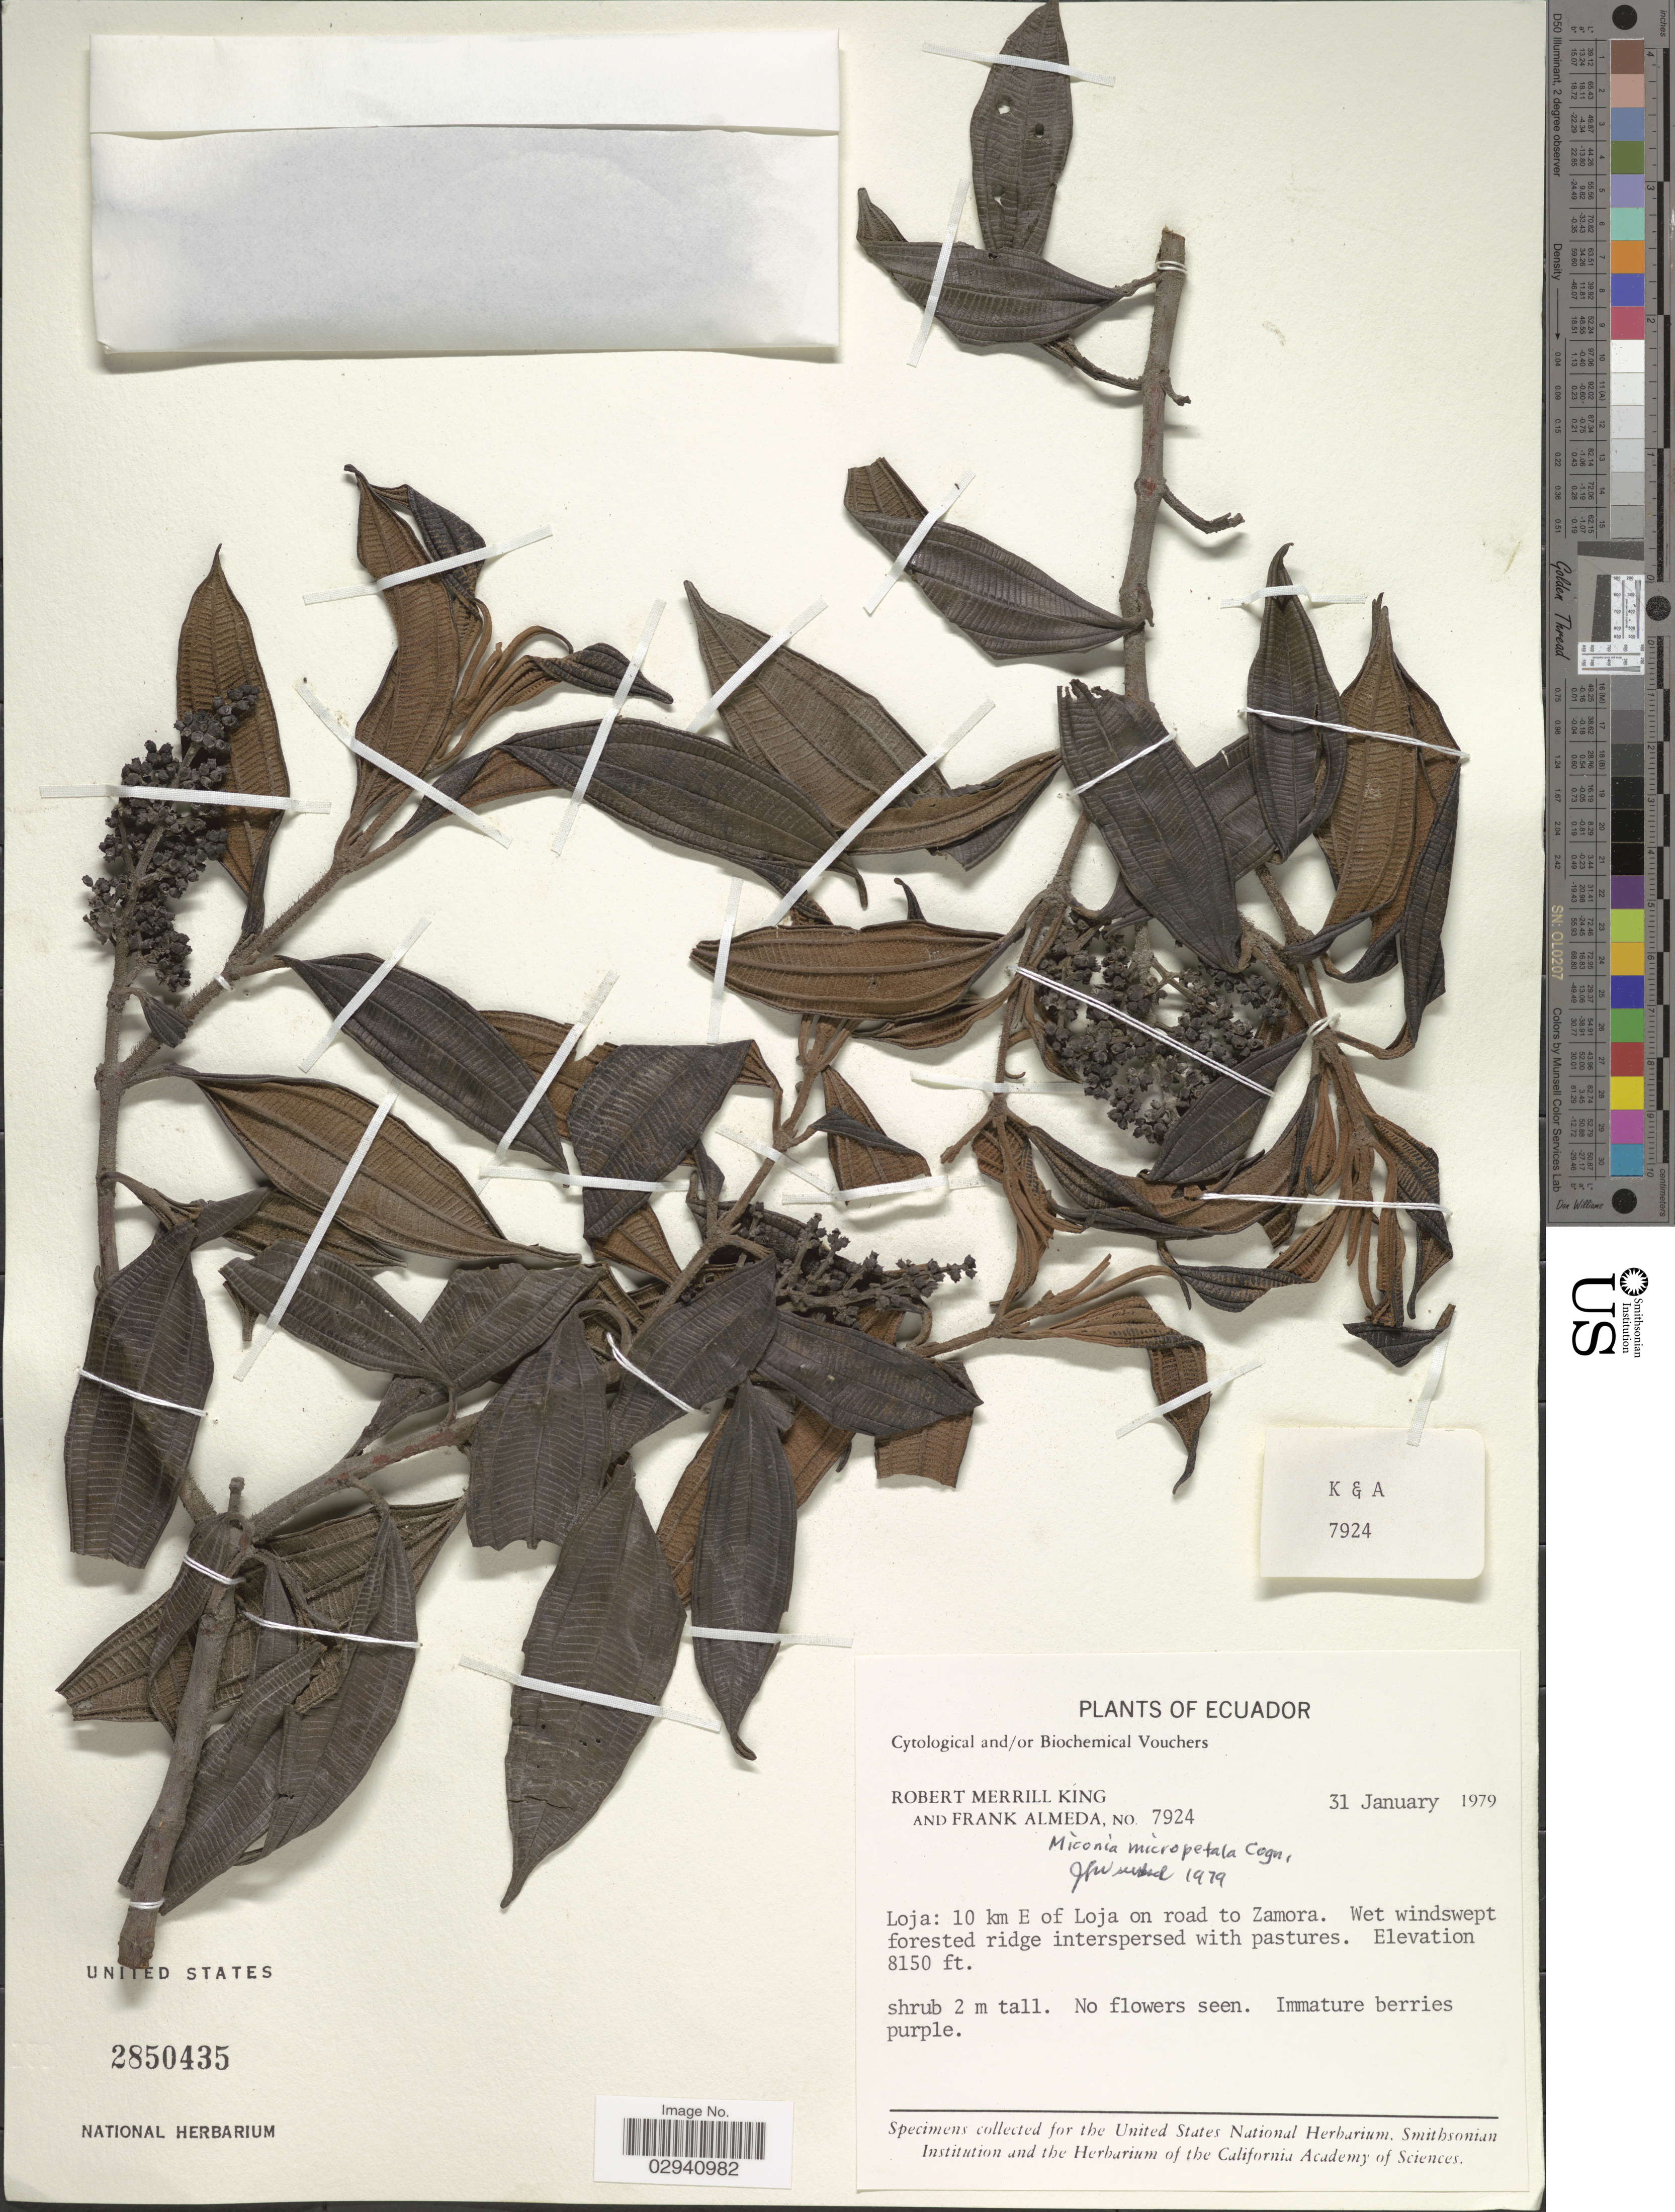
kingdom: Plantae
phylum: Tracheophyta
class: Magnoliopsida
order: Myrtales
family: Melastomataceae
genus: Miconia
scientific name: Miconia micropetala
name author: Cogn. in A. DC.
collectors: R. M. King & F. Almeda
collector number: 7924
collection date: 1979-01-31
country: Ecuador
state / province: Loja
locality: Loja: 10 km E of Loja on road to Zamora.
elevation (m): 2484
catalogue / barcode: US 2850435